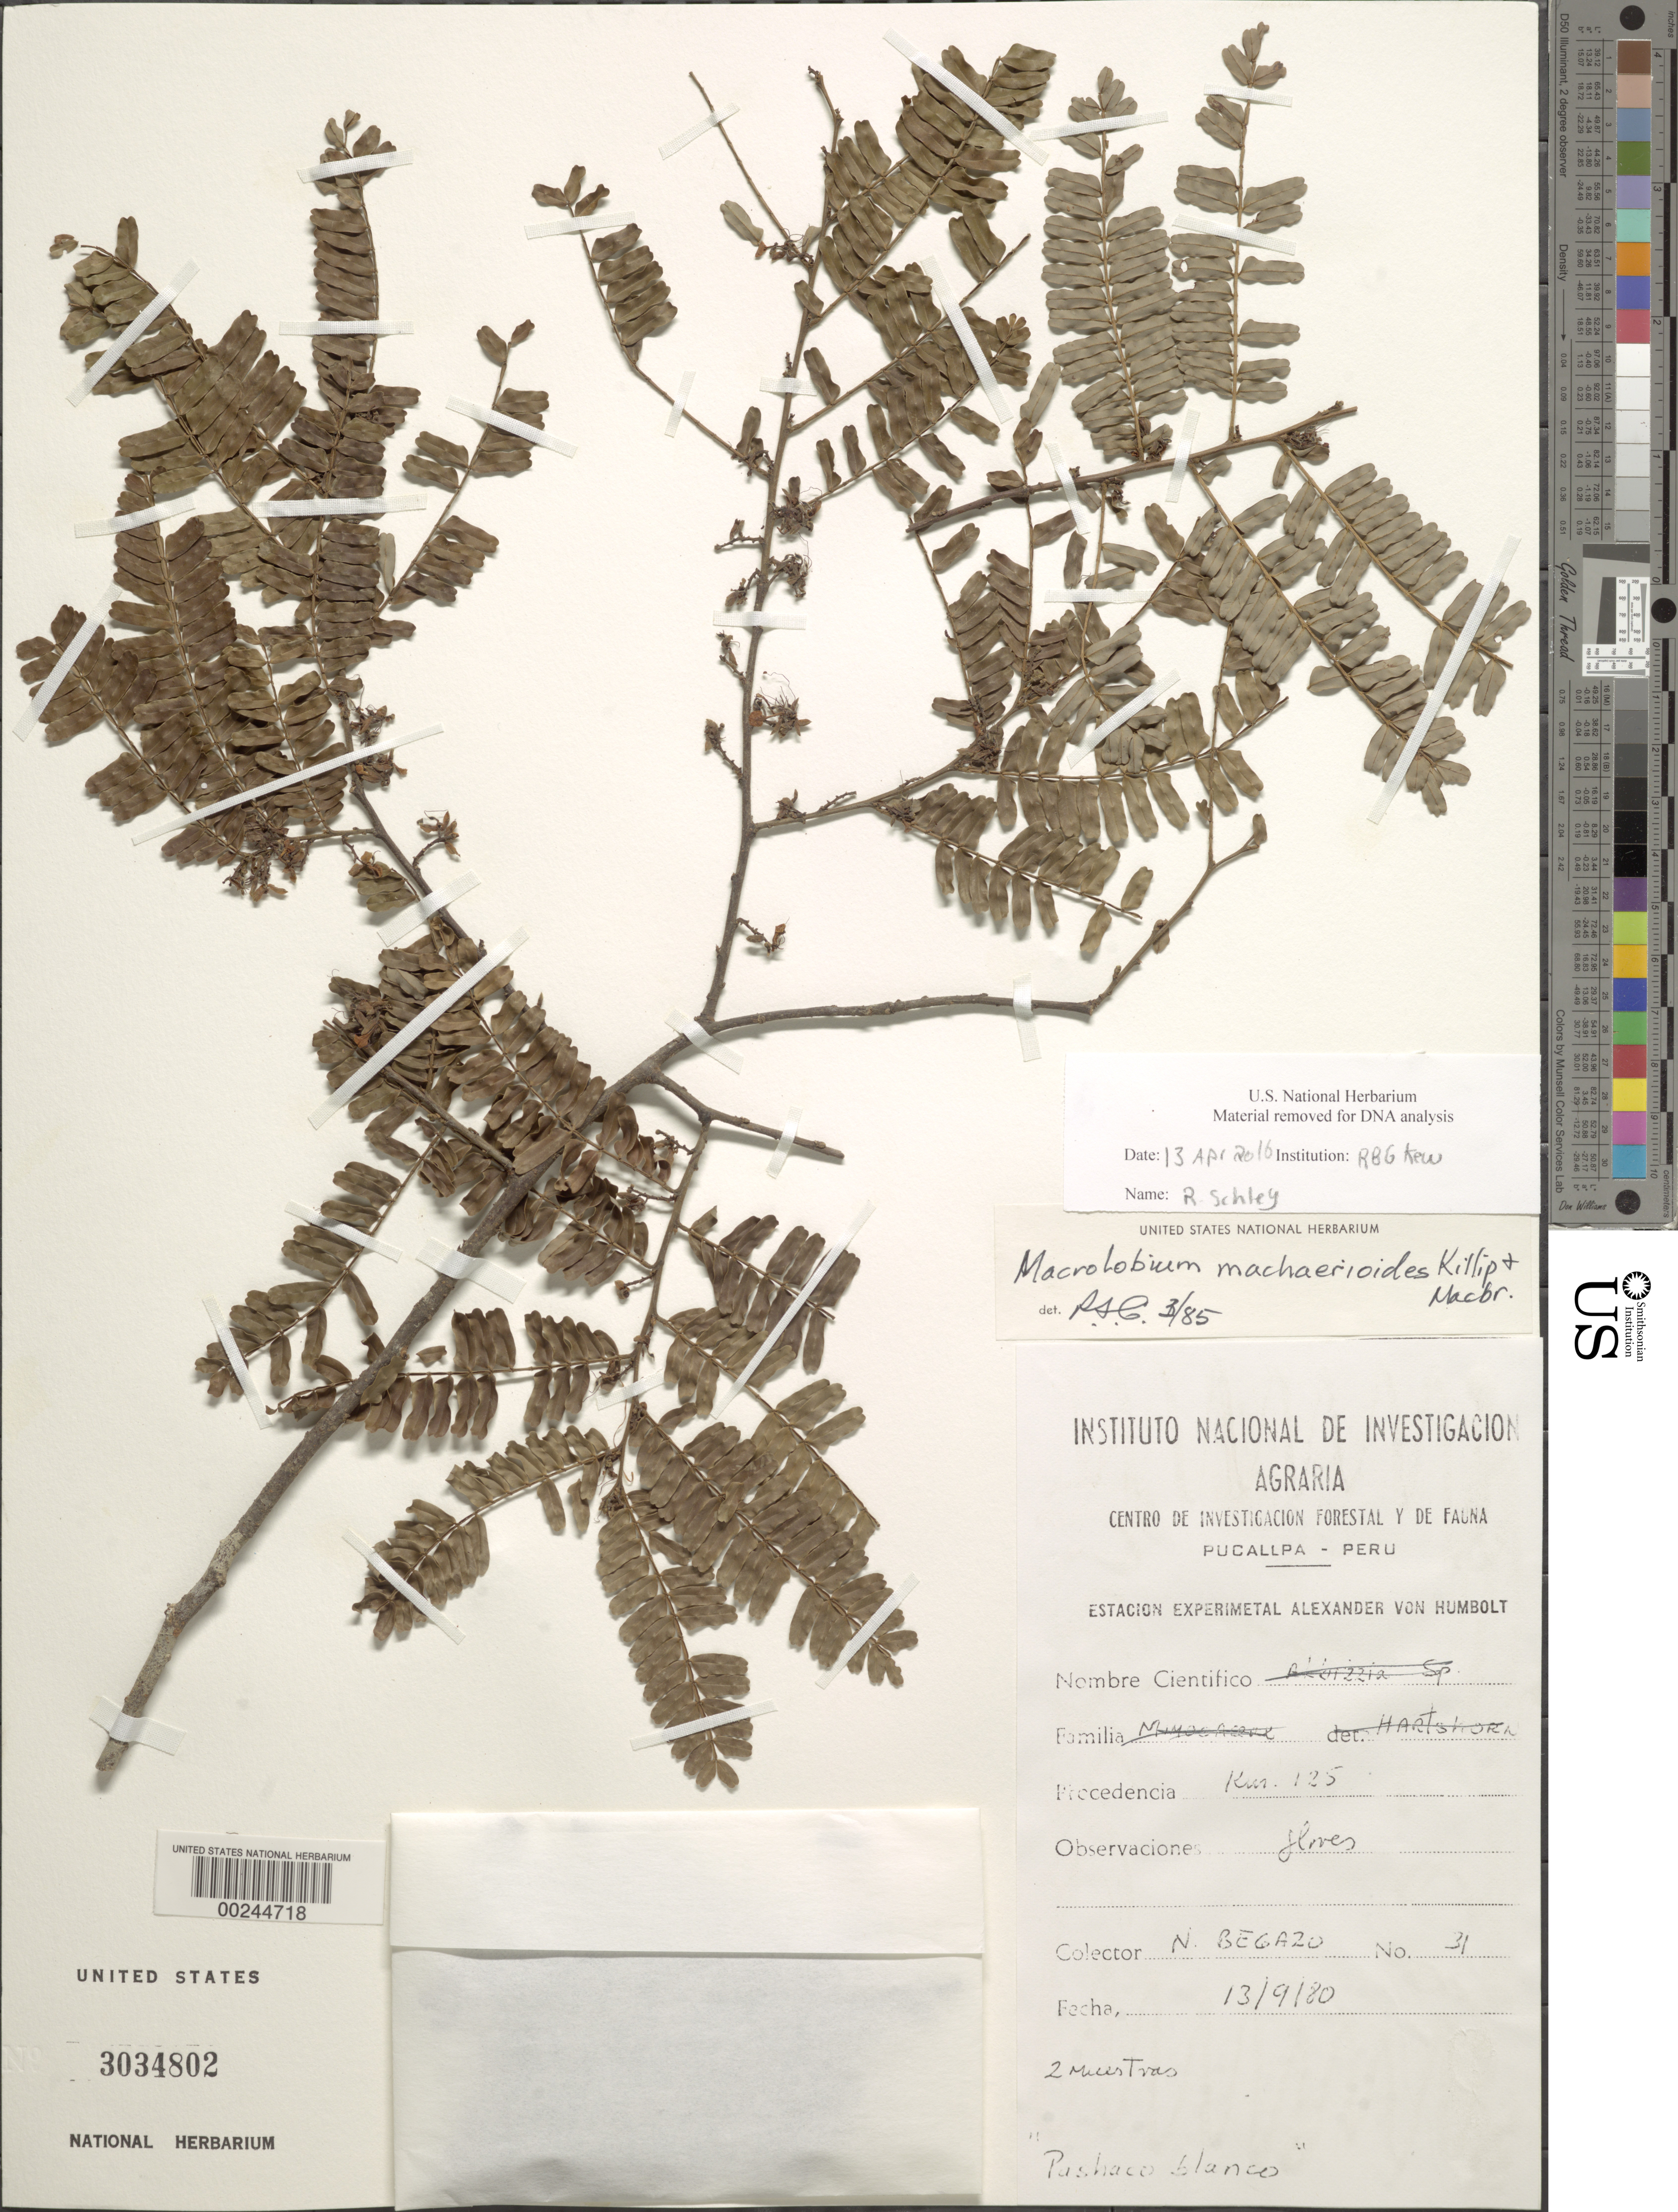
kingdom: Plantae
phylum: Tracheophyta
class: Magnoliopsida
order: Fabales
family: Fabaceae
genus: Macrolobium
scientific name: Macrolobium machaerioides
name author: Killip & J.F. Macbr.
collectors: N. Begazo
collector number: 31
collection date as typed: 13 Sep 1980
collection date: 1980-09-13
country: Peru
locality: km 125; Estación Experimental Alexander von Humboldt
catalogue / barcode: US 3034802